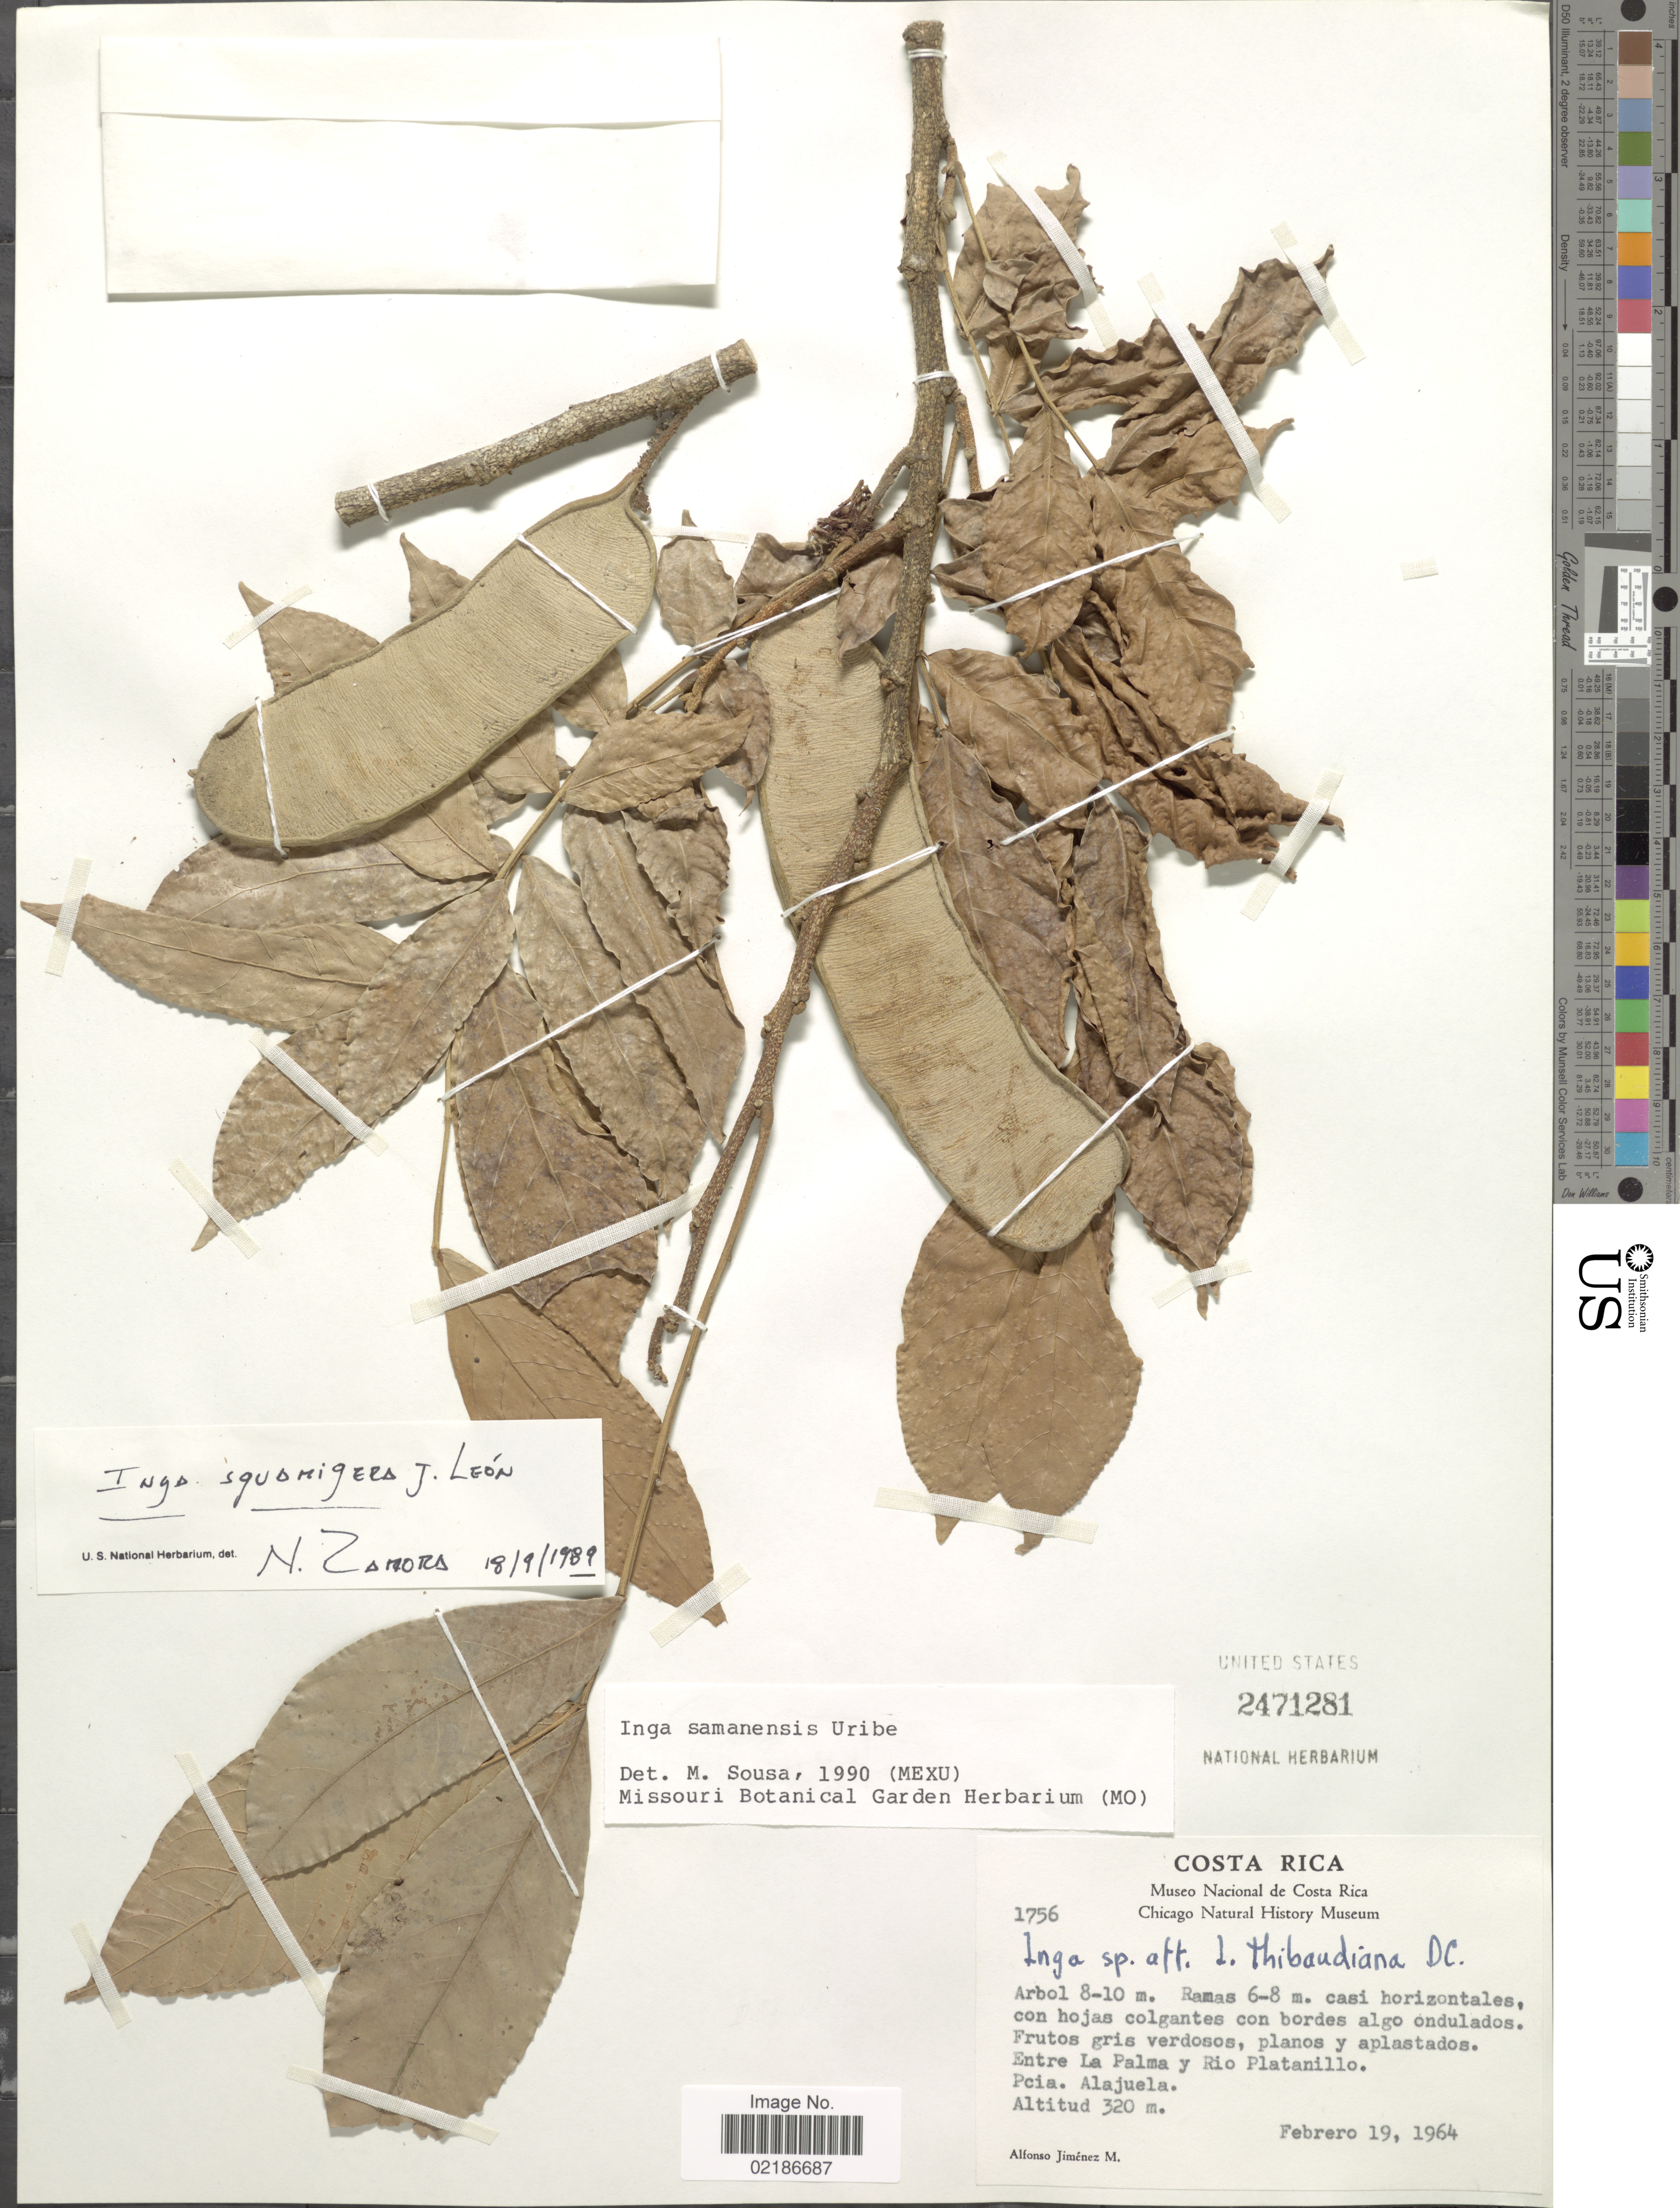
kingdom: Plantae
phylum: Tracheophyta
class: Magnoliopsida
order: Fabales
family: Fabaceae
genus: Inga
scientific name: Inga samanensis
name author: L. Uribe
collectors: A. Jimenez M.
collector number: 1756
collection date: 1964-02-19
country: Costa Rica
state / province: Alajuela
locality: Entre La Palma y Rio Plantanillo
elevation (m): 320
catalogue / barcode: US 2471281